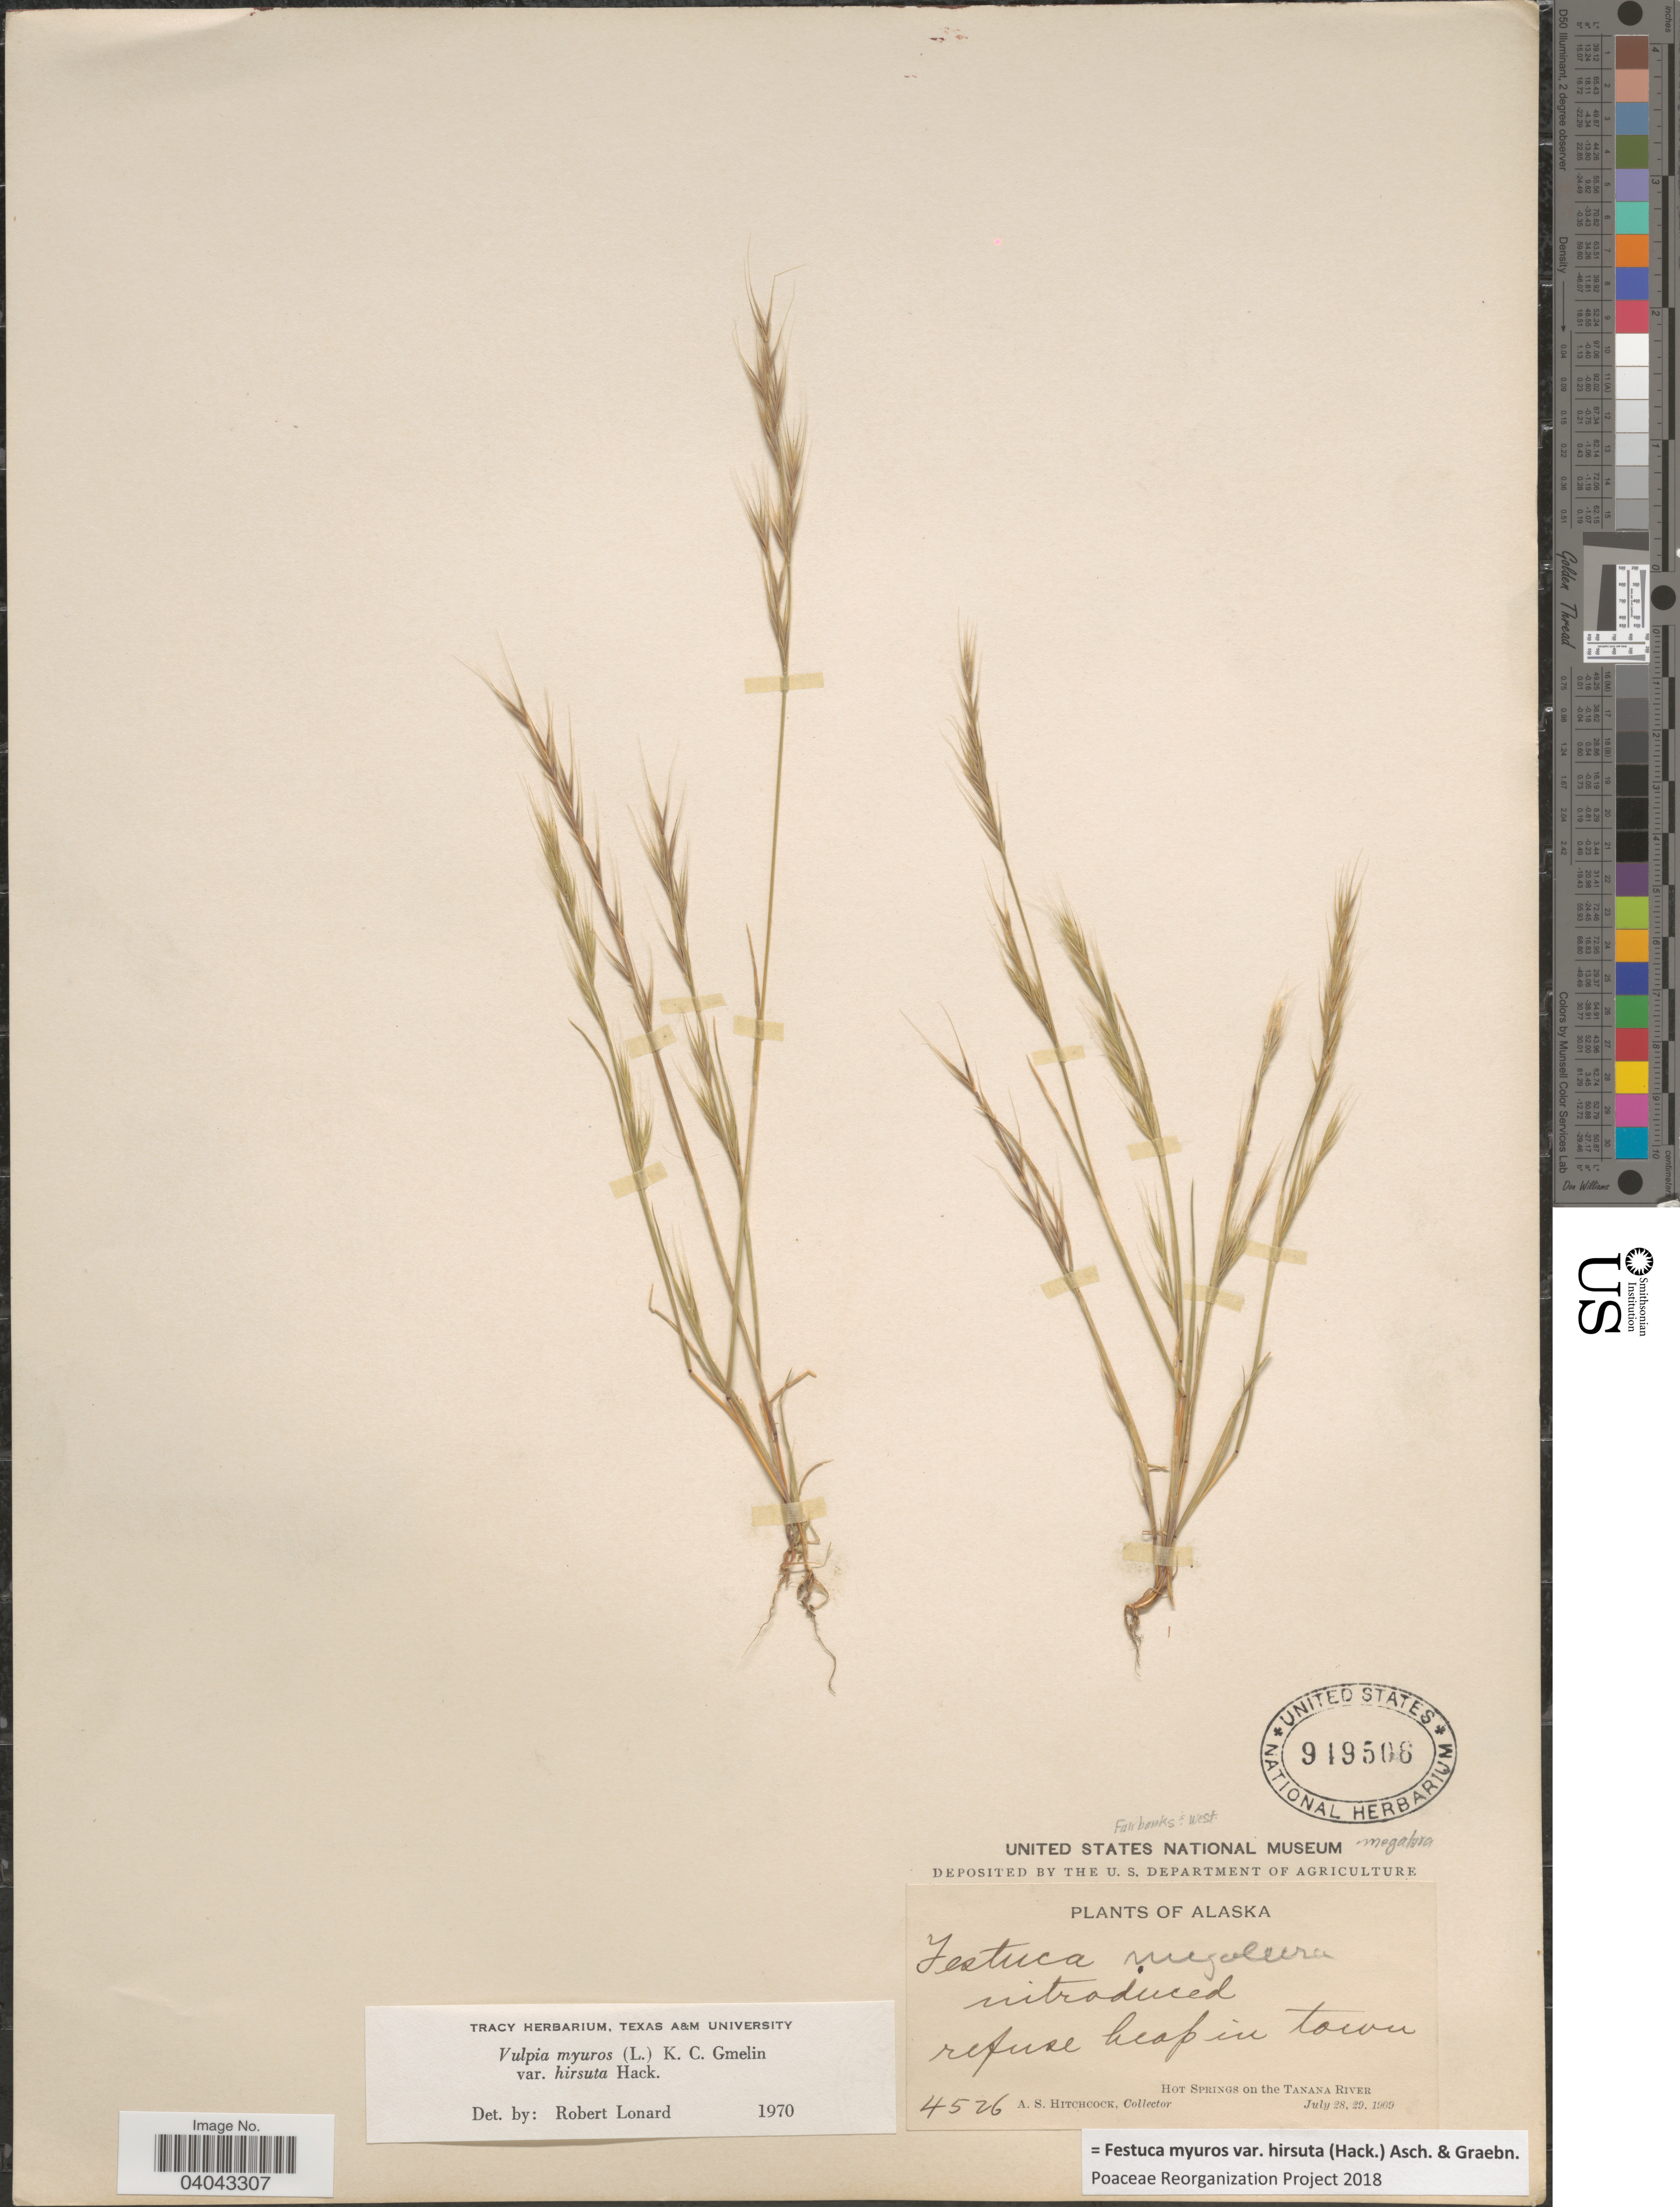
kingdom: Plantae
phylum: Tracheophyta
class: Liliopsida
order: Poales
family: Poaceae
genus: Festuca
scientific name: Festuca myuros var. hirsuta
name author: (Hack.) Asch. & Graebn.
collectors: A. S. Hitchcock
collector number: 4526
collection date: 1909-07-28/1909-07-29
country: United States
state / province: Alaska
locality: Fairbanks & west. Hot Springs on the Tanana River.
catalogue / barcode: US 949506